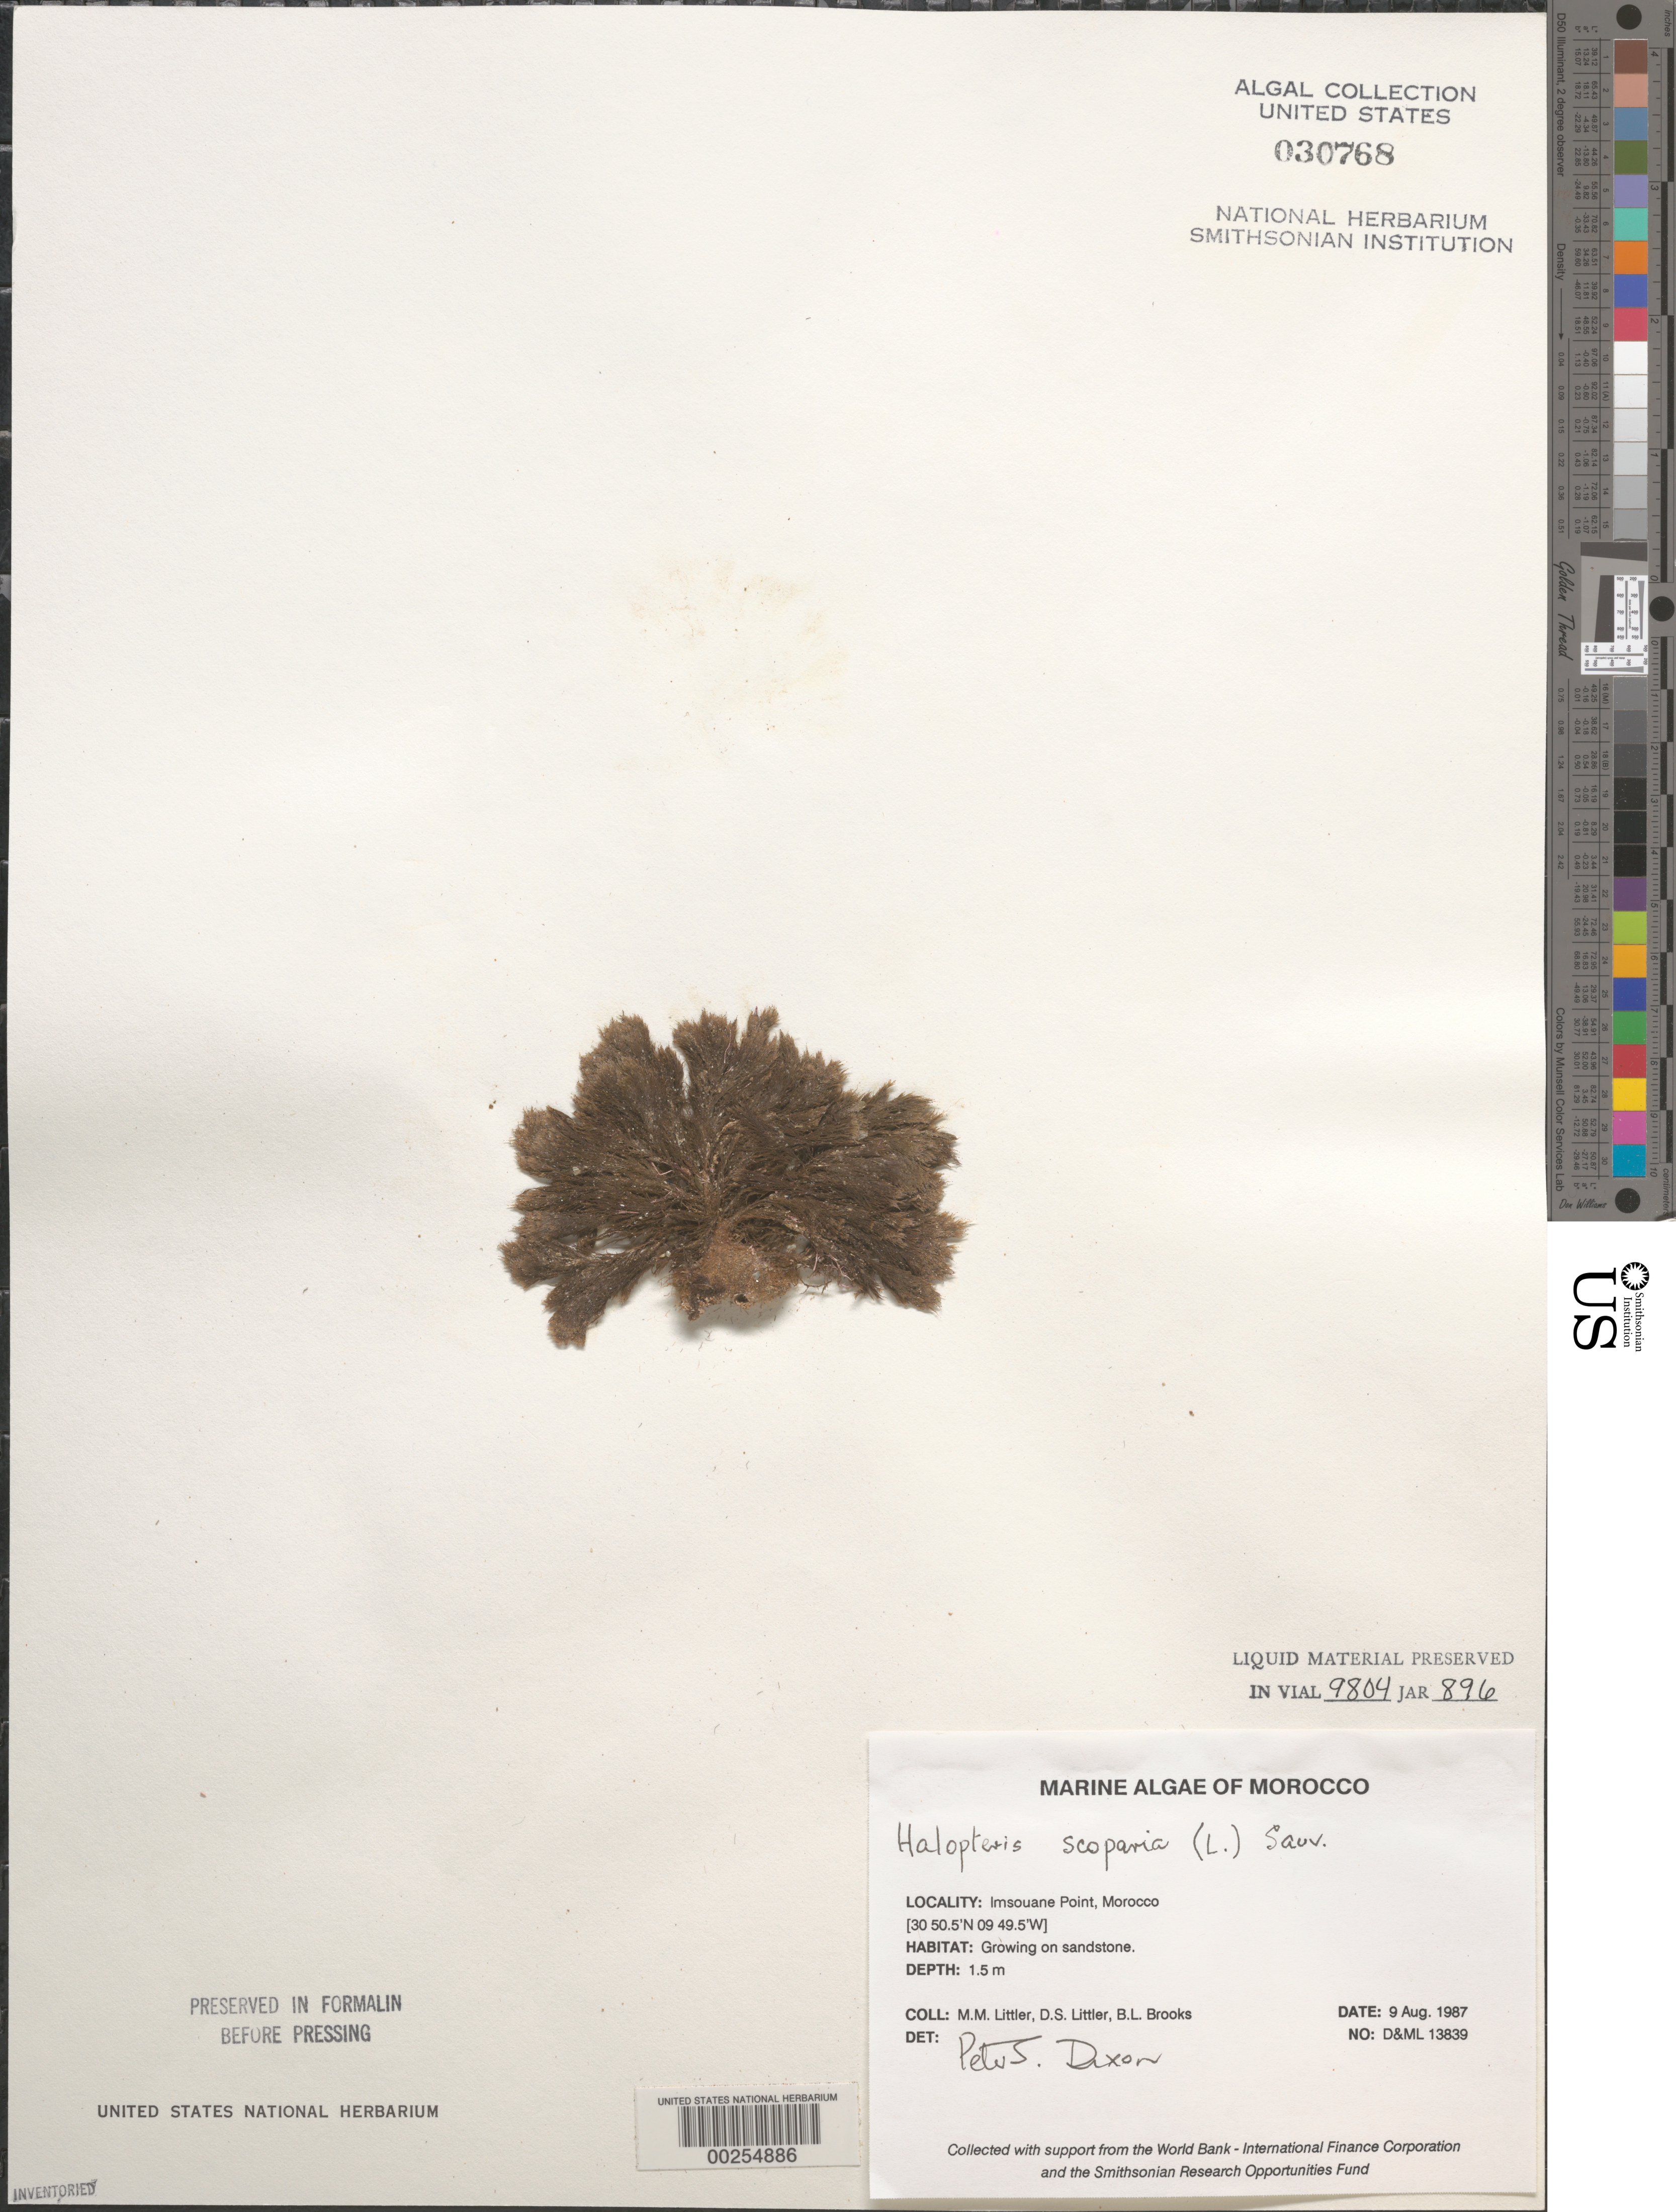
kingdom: Chromista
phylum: Ochrophyta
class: Phaeophyceae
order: Sphacelariales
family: Stypocaulaceae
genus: Halopteris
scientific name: Halopteris scoparia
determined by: Dixon, P. S.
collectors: M. M. Littler, D. S. Littler & B. Brooks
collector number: D&ML 13839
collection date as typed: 09 Aug 1987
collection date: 1987-08-09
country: Morocco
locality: Imsouane Point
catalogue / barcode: US 30768